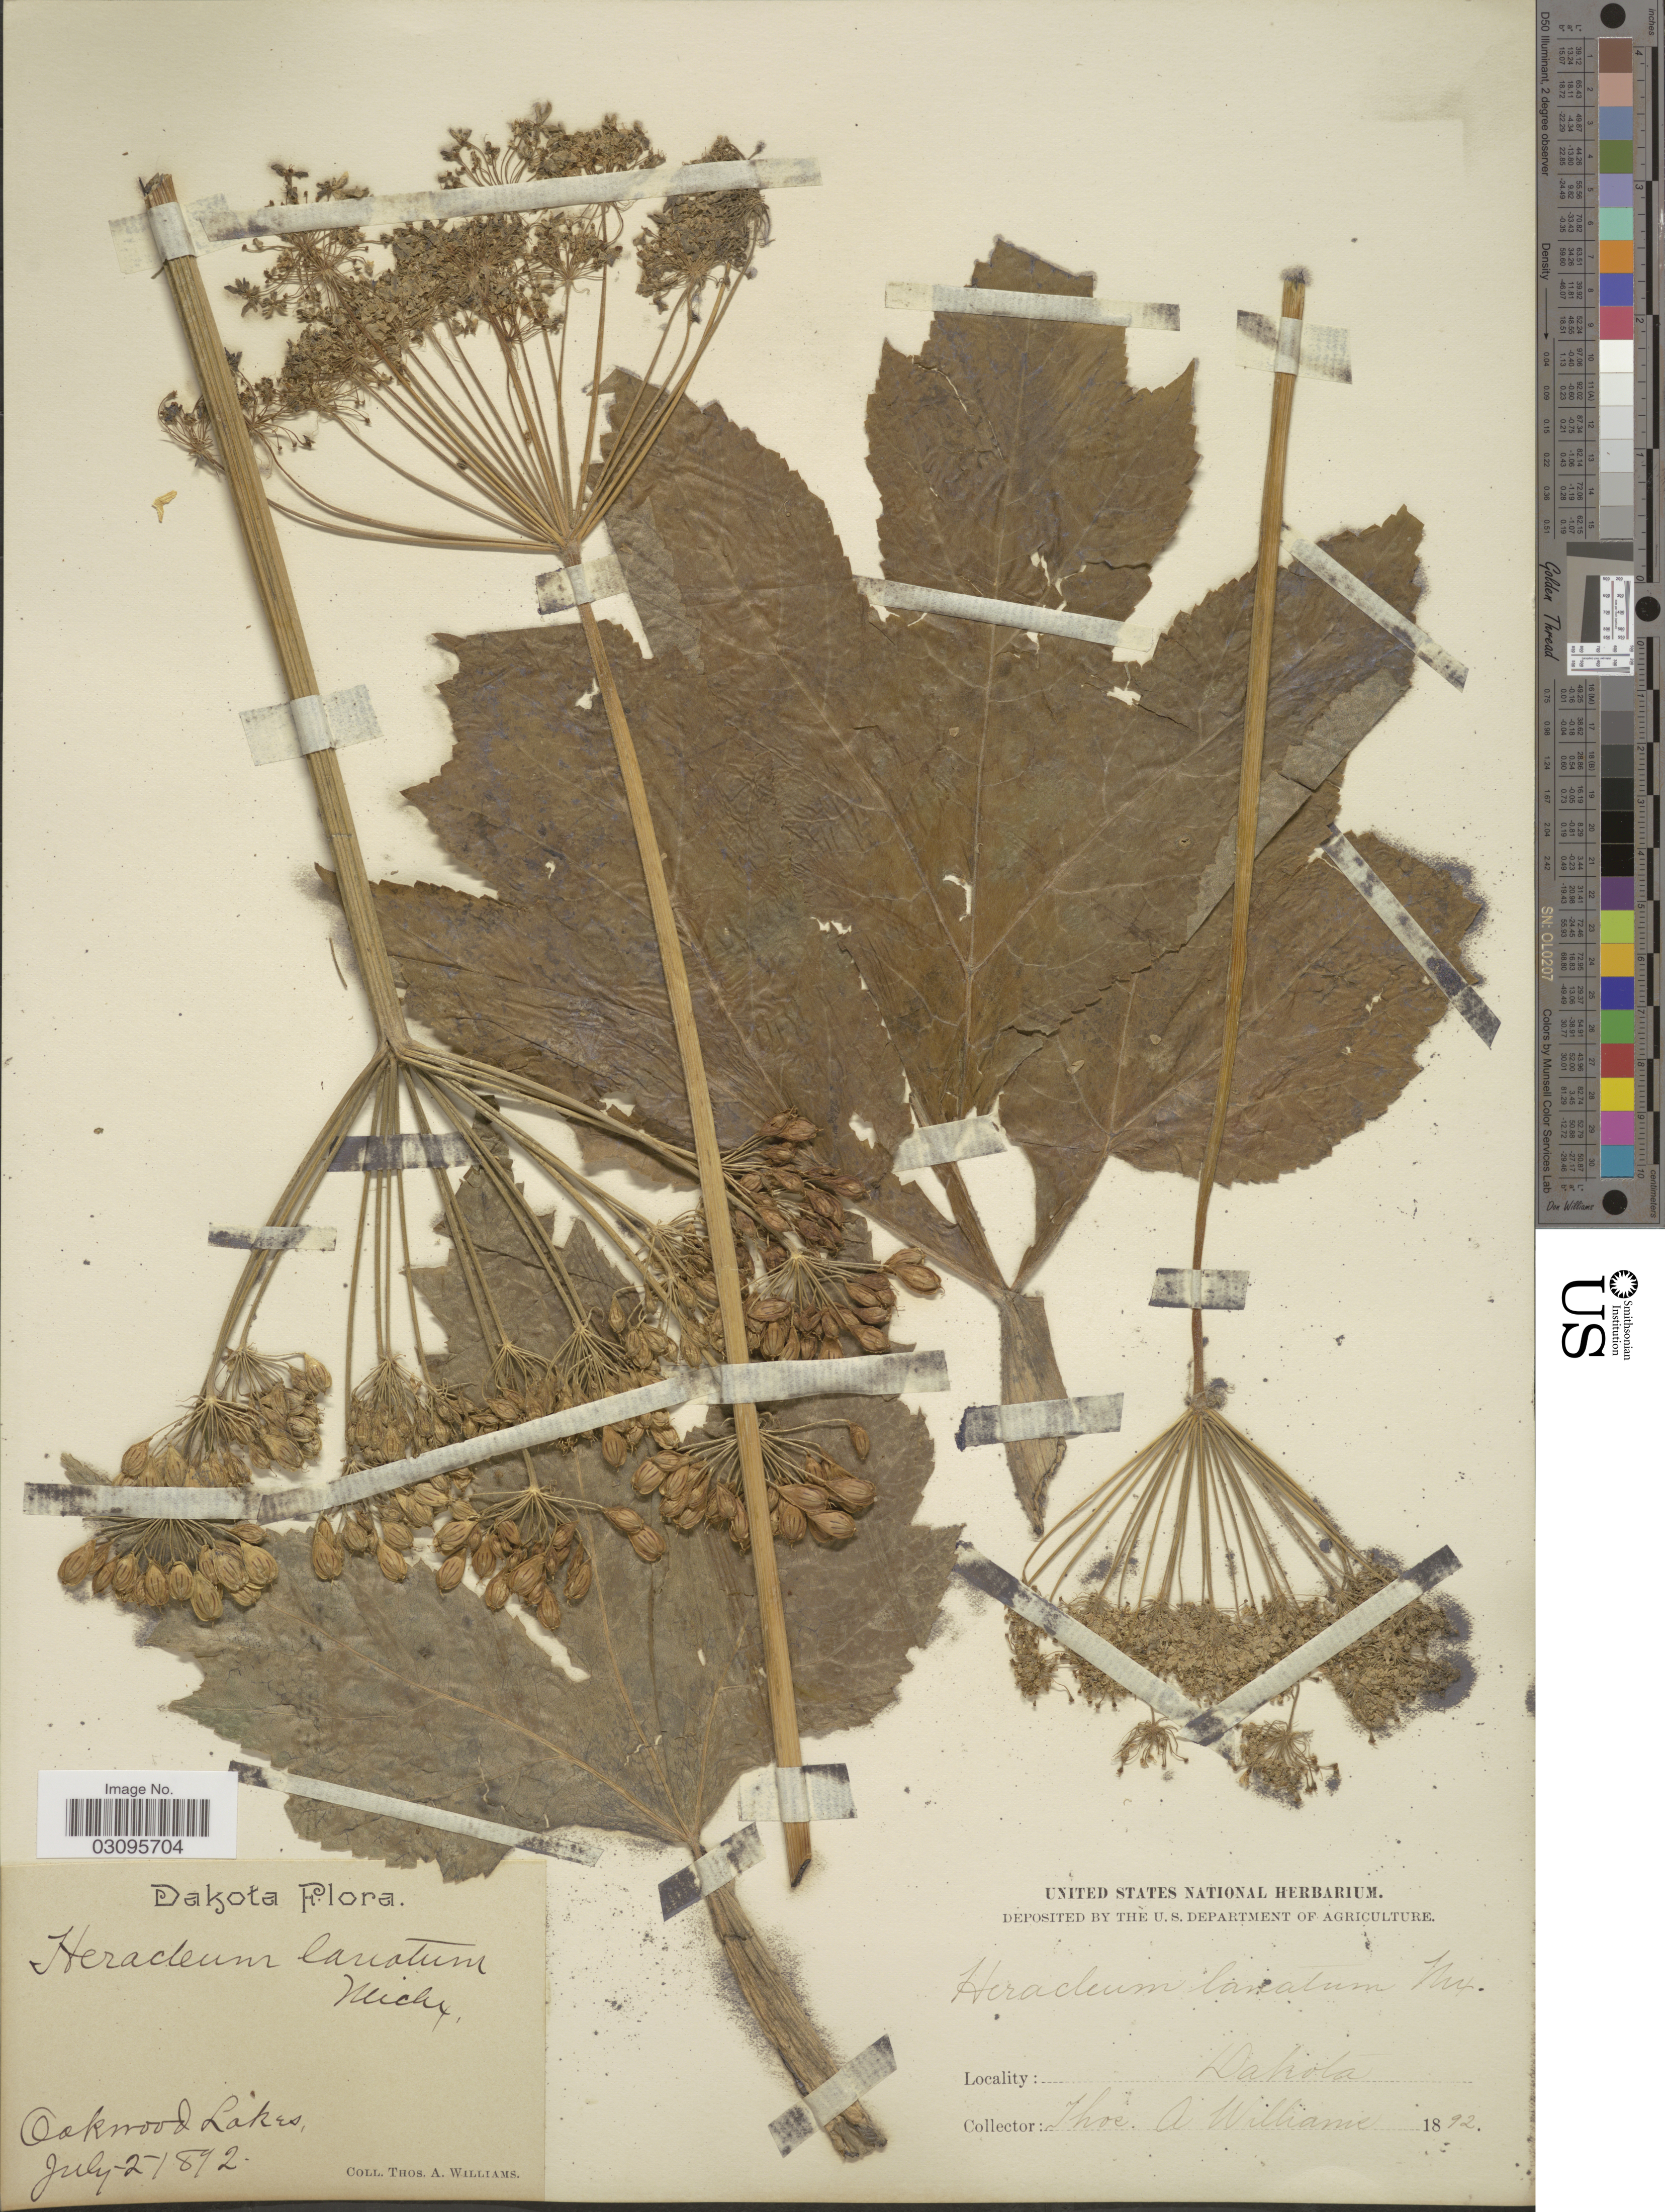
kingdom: Plantae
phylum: Tracheophyta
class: Magnoliopsida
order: Apiales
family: Apiaceae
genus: Heracleum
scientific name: Heracleum lanatum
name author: Michx.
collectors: T. A. Williams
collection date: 1892-07-02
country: United States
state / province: South Dakota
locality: Dakota. Oakwood Lakes.